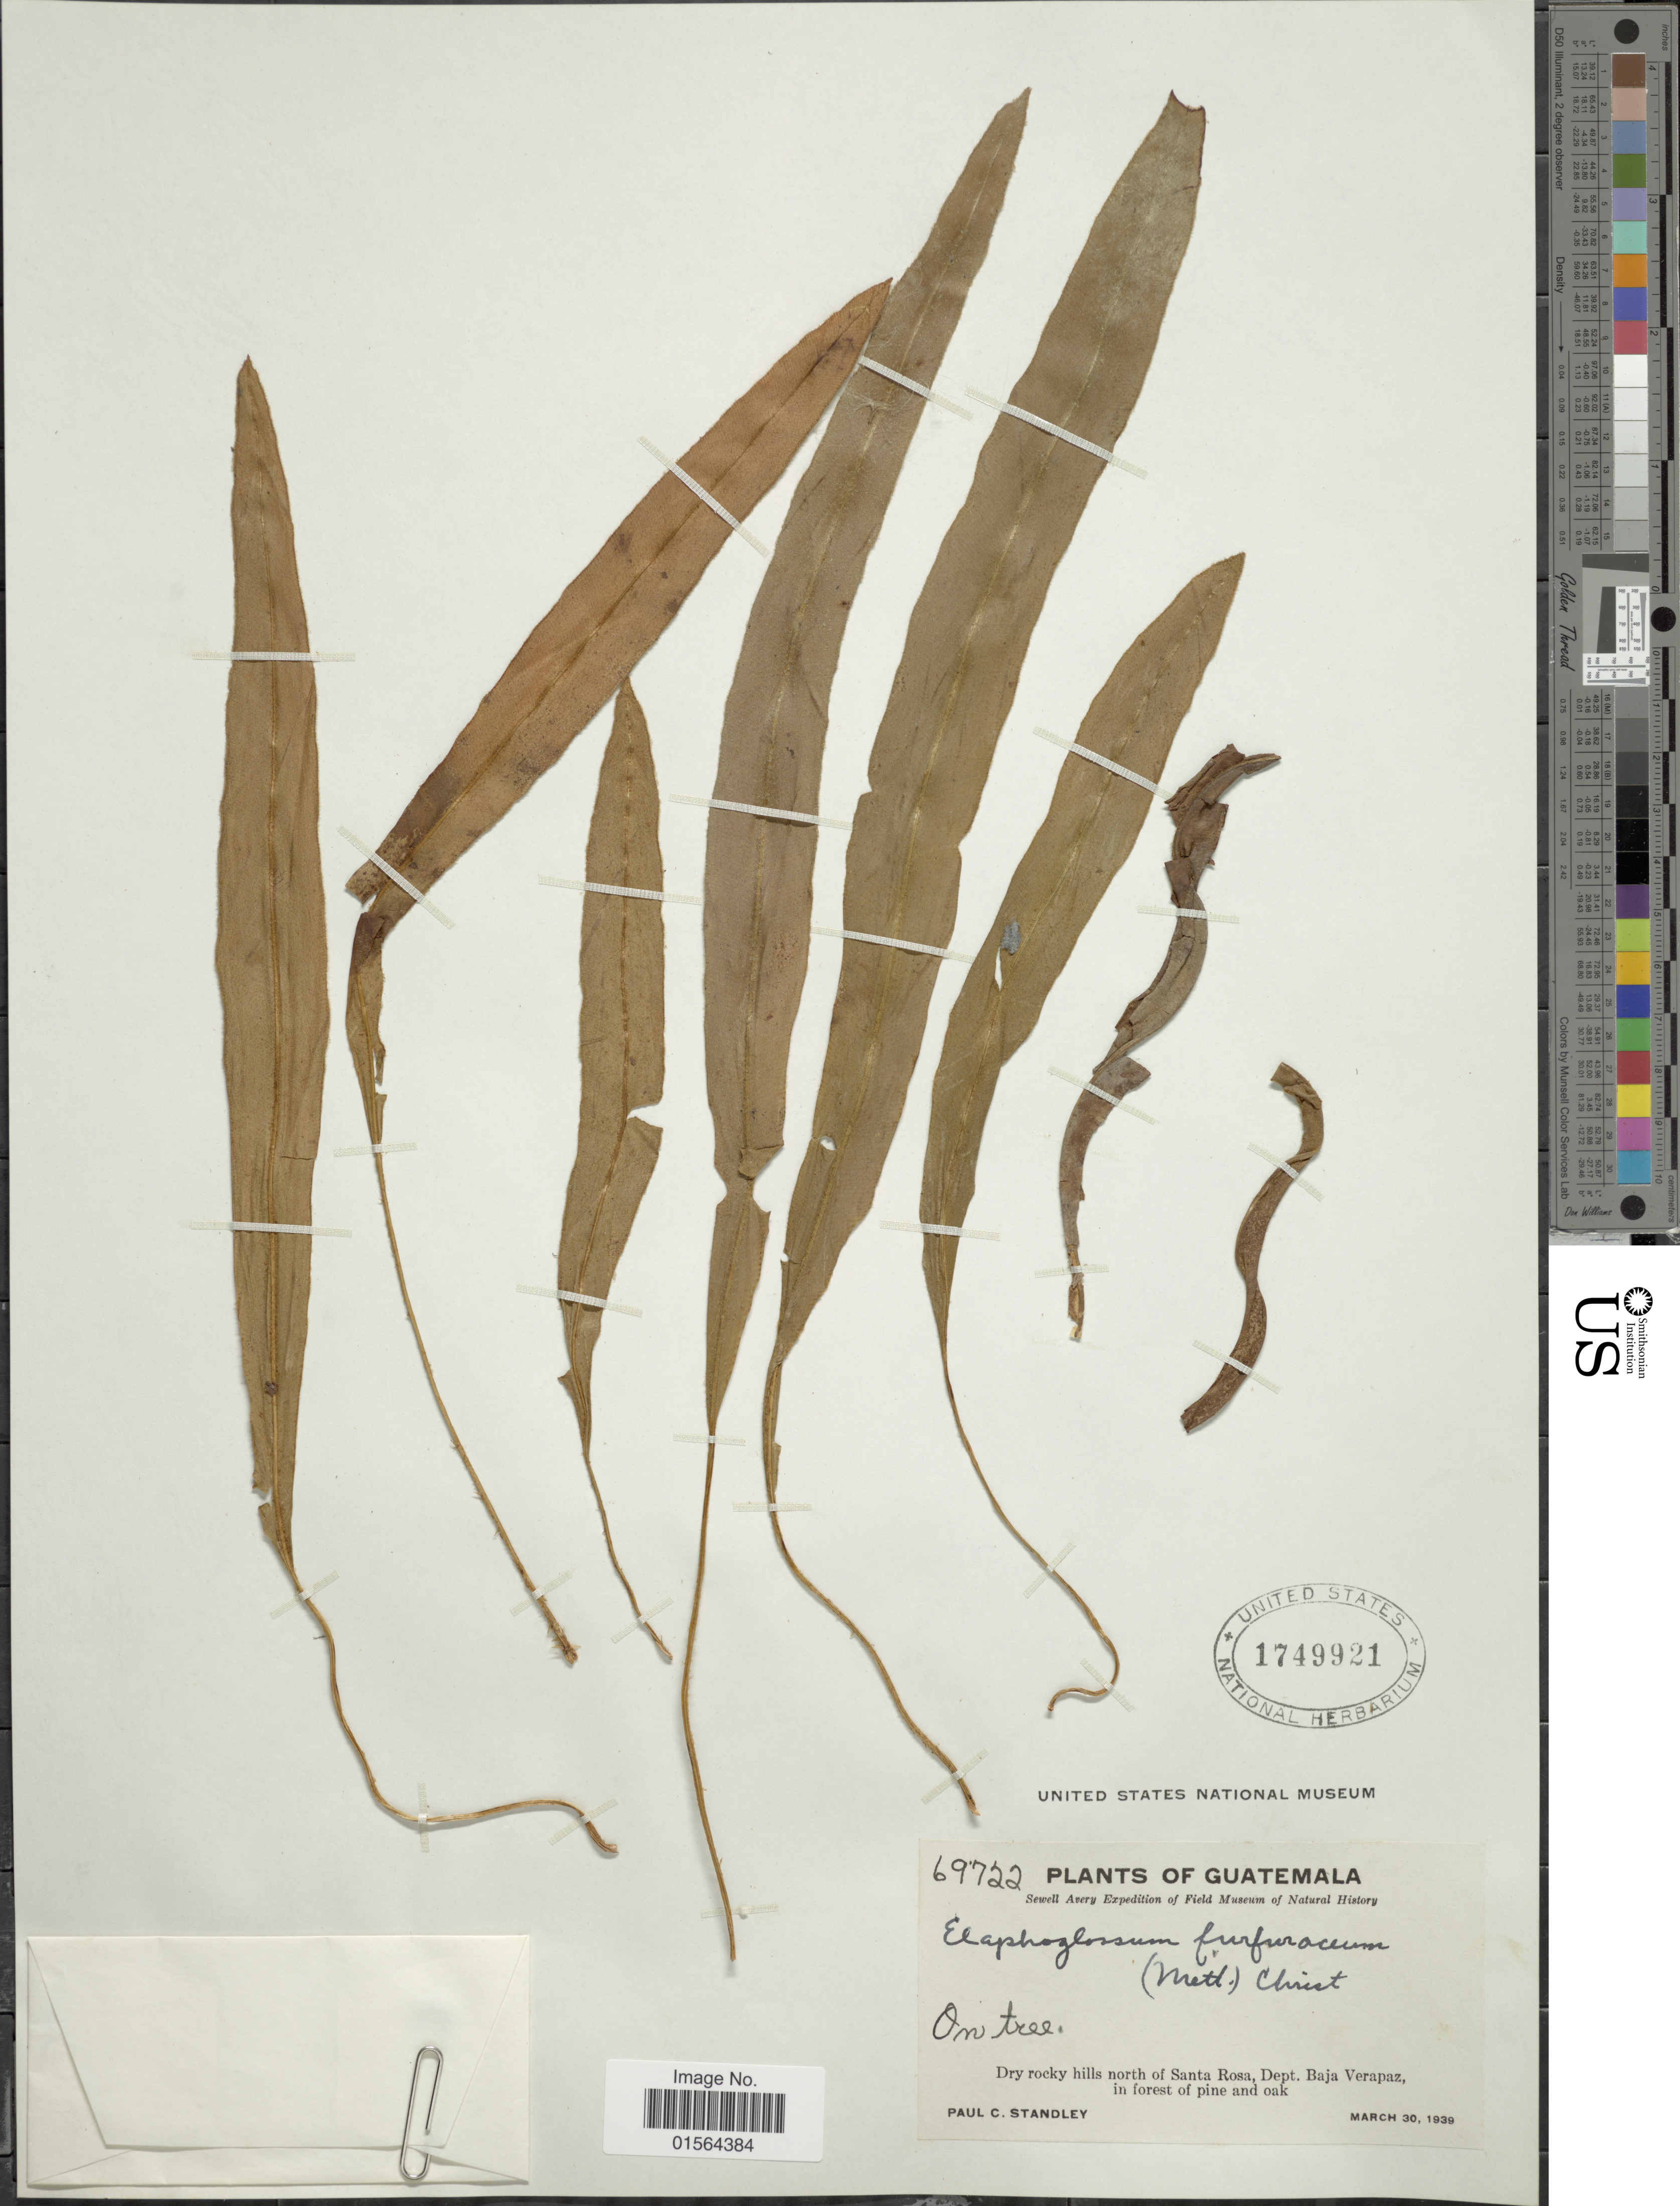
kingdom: Plantae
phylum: Tracheophyta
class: Polypodiopsida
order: Polypodiales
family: Dryopteridaceae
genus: Elaphoglossum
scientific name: Elaphoglossum muelleri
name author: (E. Fourn.) C. Chr.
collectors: P. C. Standley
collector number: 69722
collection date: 1939-03-30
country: Guatemala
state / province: Baja Verapaz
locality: North of Santa Rosa, Dept. Baja Verapaz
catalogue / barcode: US 1749921